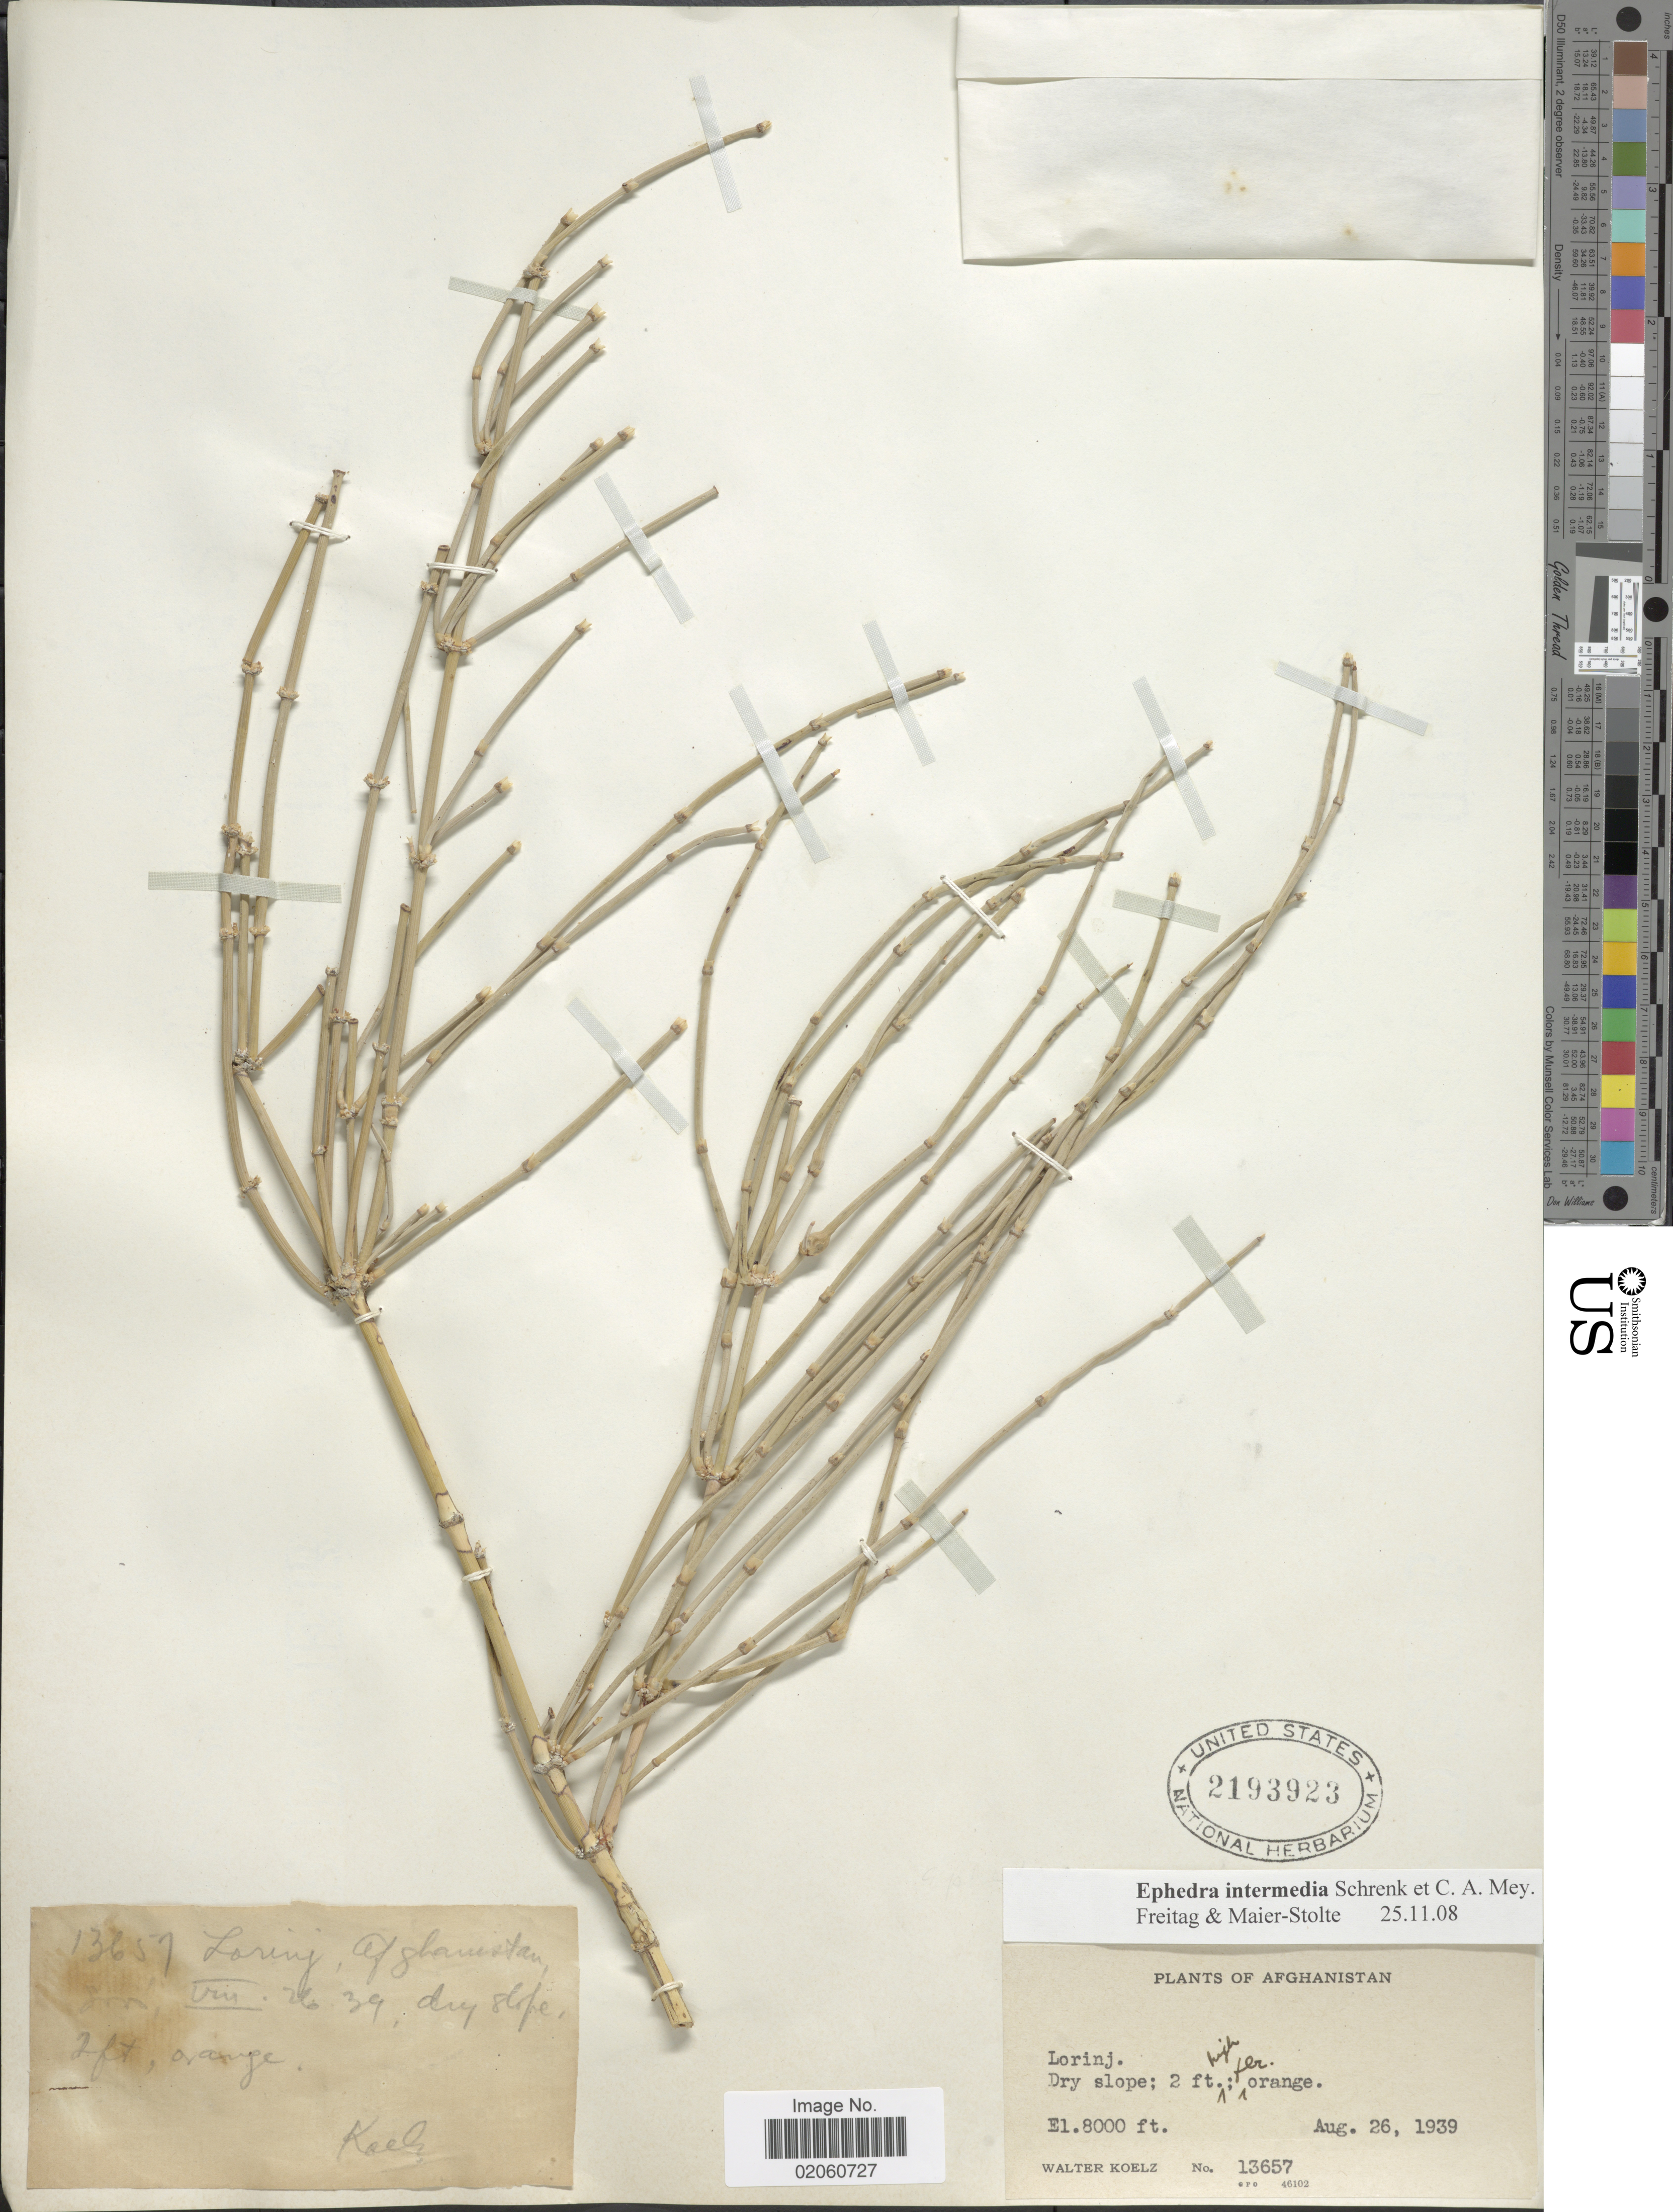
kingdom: Plantae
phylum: Tracheophyta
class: Gnetopsida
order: Ephedrales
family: Ephedraceae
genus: Ephedra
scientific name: Ephedra intermedia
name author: Schrenk ex C.A. Mey.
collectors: W. N. Koelz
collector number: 13657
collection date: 1939-08-26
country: Afghanistan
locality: Lorinj; Dry slope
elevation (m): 2438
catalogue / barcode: US 2193923